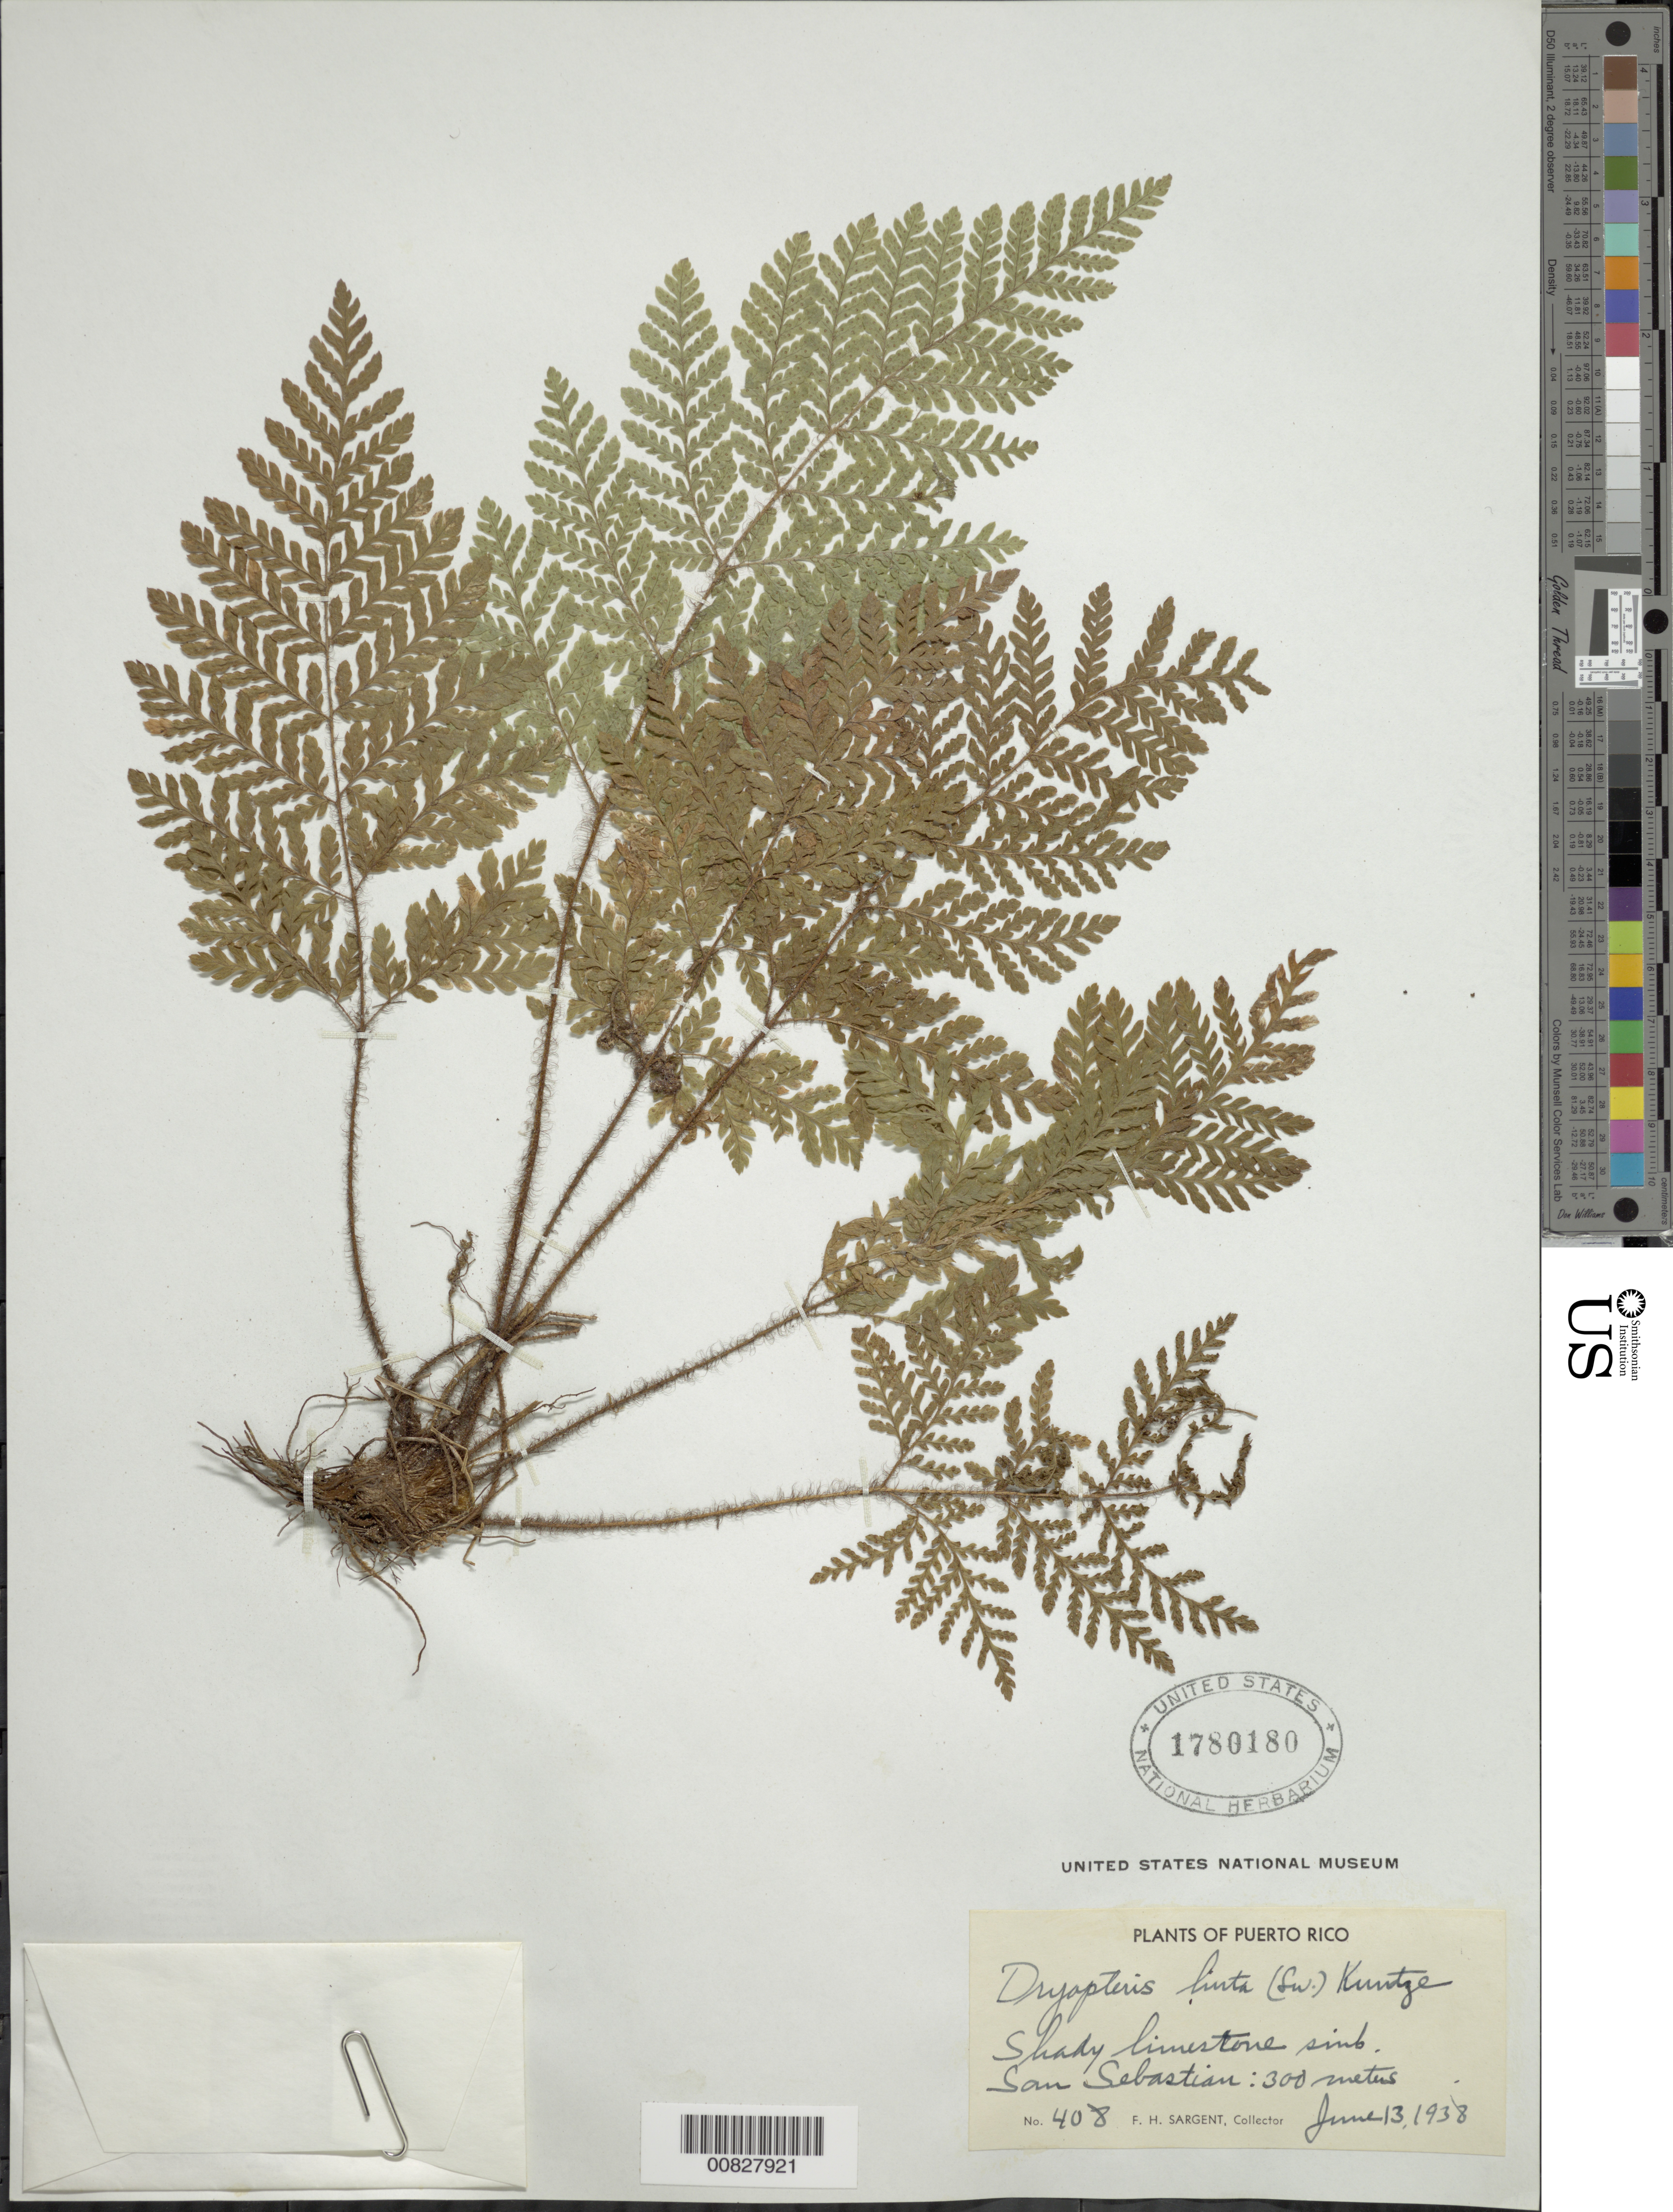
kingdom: Plantae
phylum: Tracheophyta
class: Polypodiopsida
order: Polypodiales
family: Dryopteridaceae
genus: Ctenitis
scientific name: Ctenitis hirta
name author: (Sw.) Ching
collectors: F. H. Sargent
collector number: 408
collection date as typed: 13 Jun 1938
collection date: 1938-06-13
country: Puerto Rico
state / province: San Sebastián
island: Puerto Rico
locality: San Sebastian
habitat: Shady limestone sink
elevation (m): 300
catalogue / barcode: US 1780180